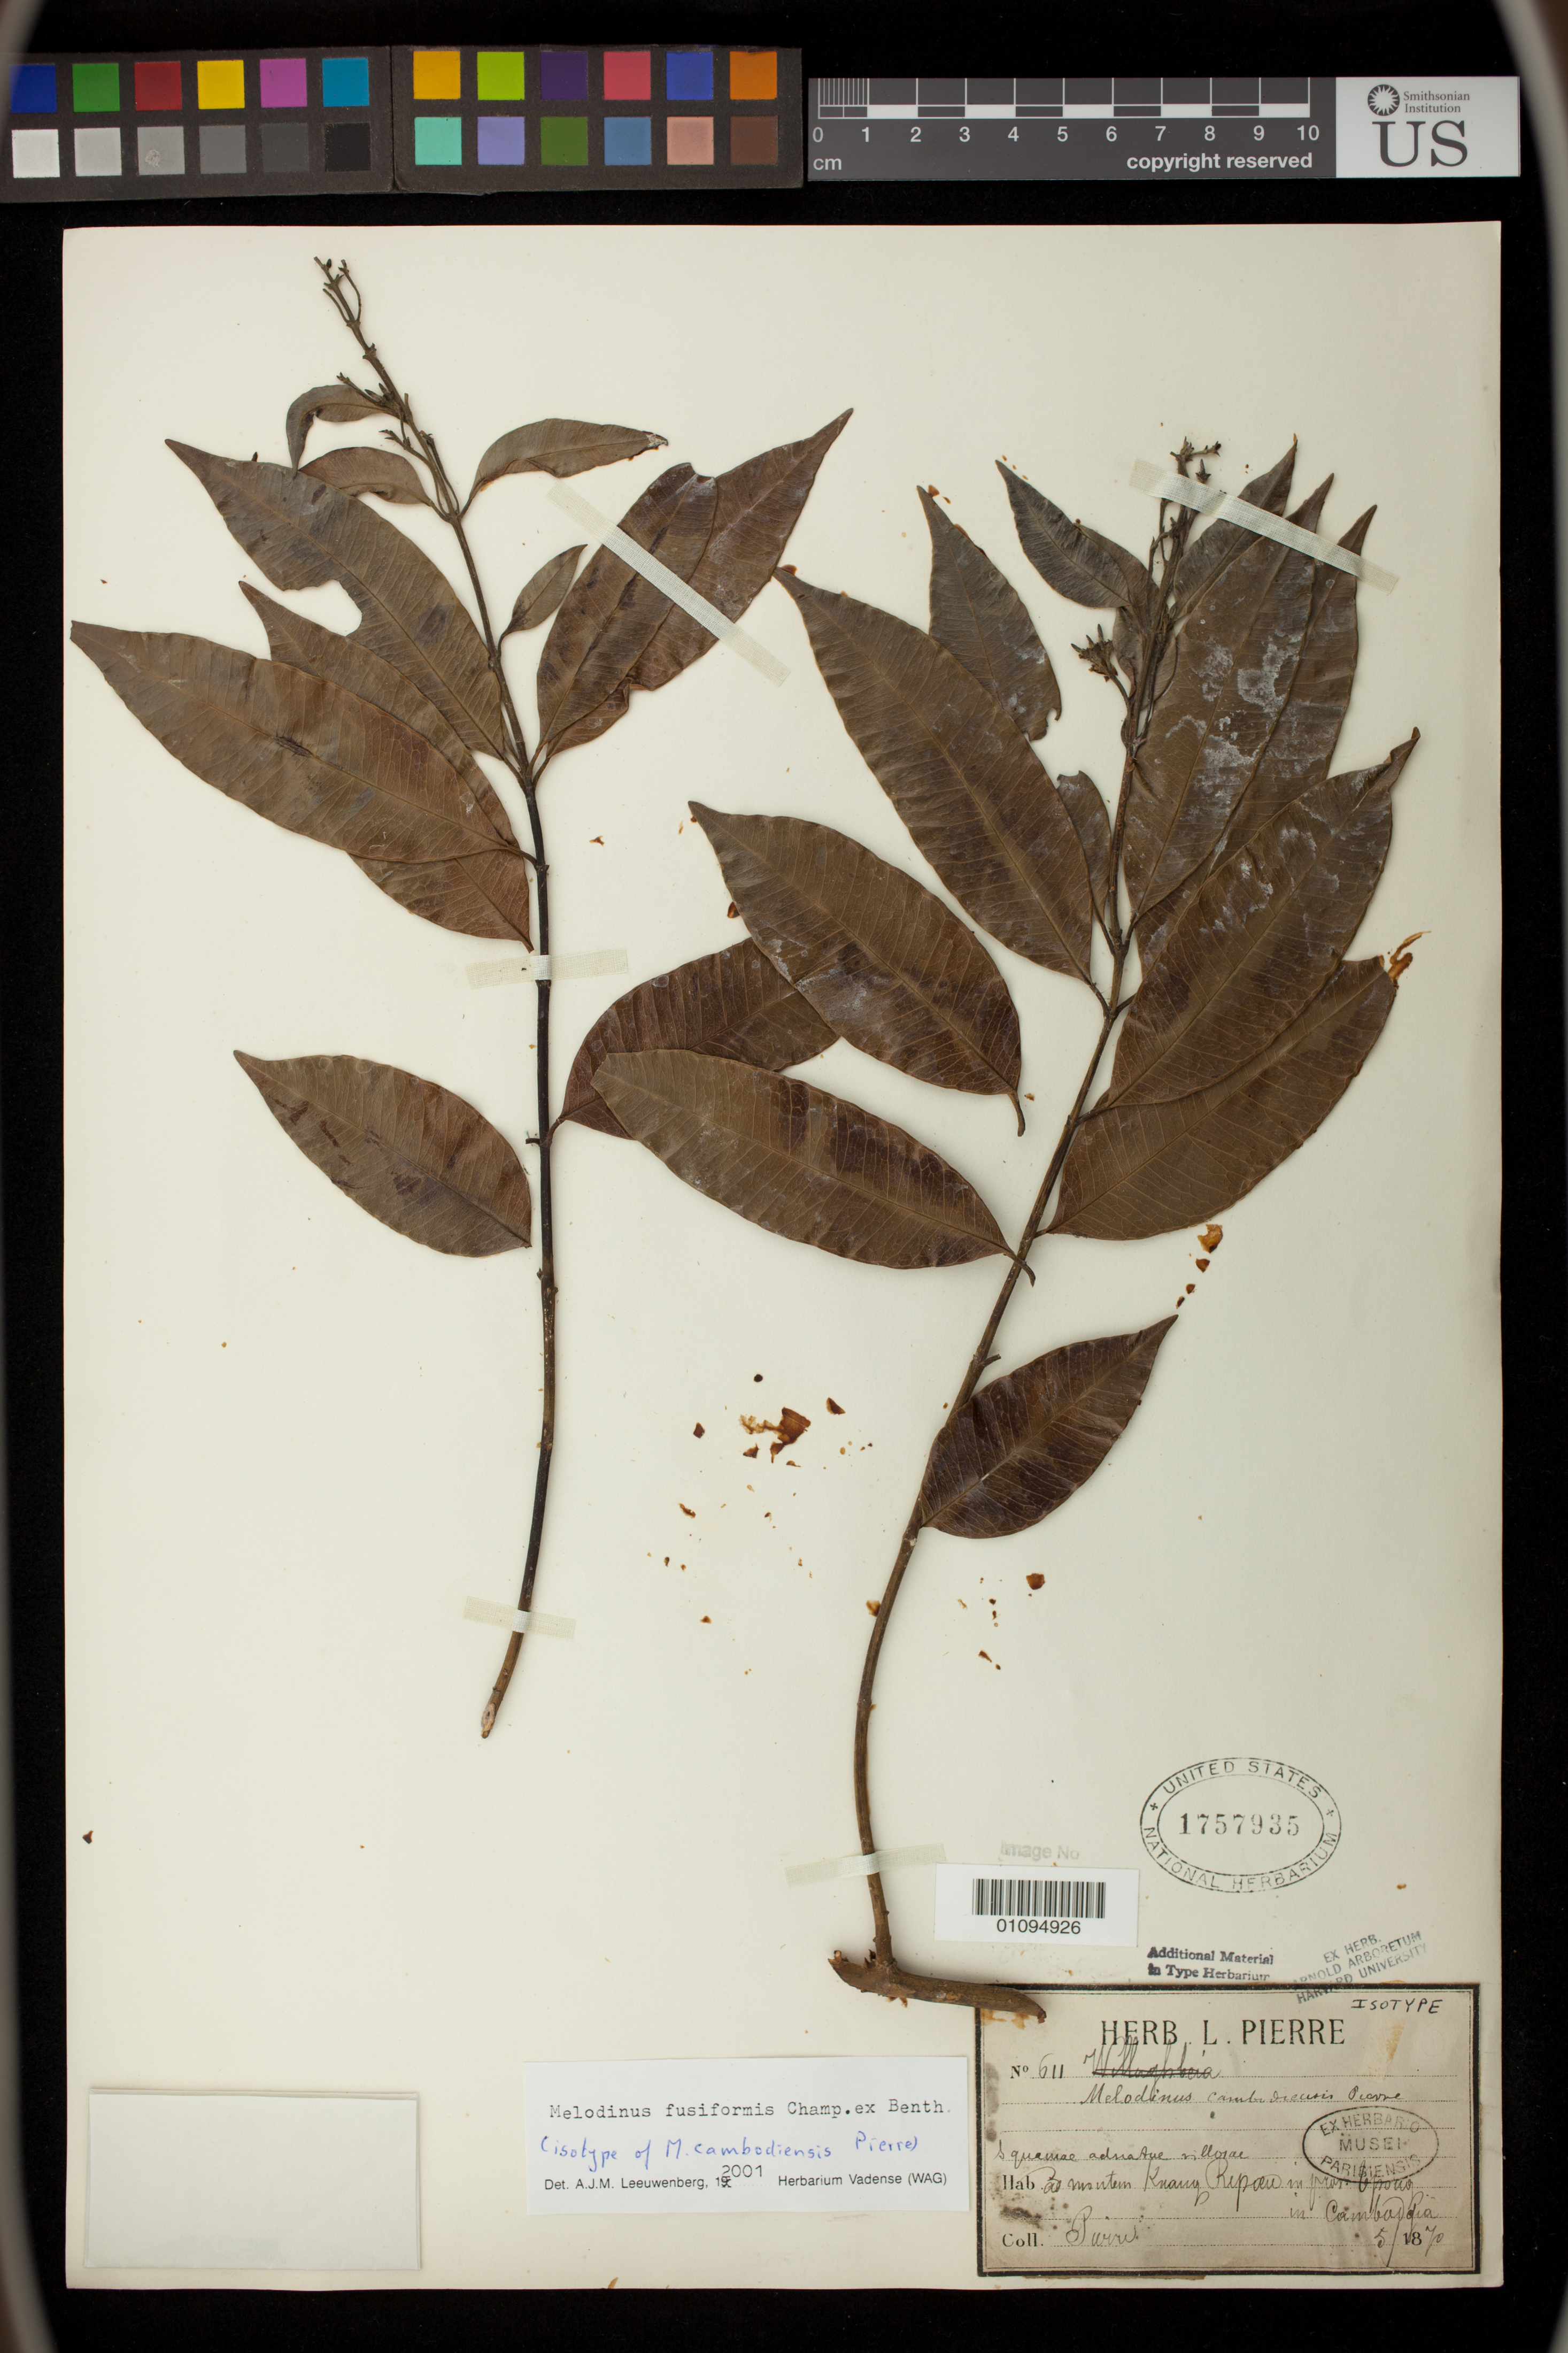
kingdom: Plantae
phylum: Tracheophyta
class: Magnoliopsida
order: Gentianales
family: Apocynaceae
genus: Melodinus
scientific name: Melodinus cambodiensis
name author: Pierre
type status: Isotype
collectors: J. Pierre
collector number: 611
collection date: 1870-05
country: Cambodia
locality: Montem Kuang Repoeu in Ipong. (sp?)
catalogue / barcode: US 1757935